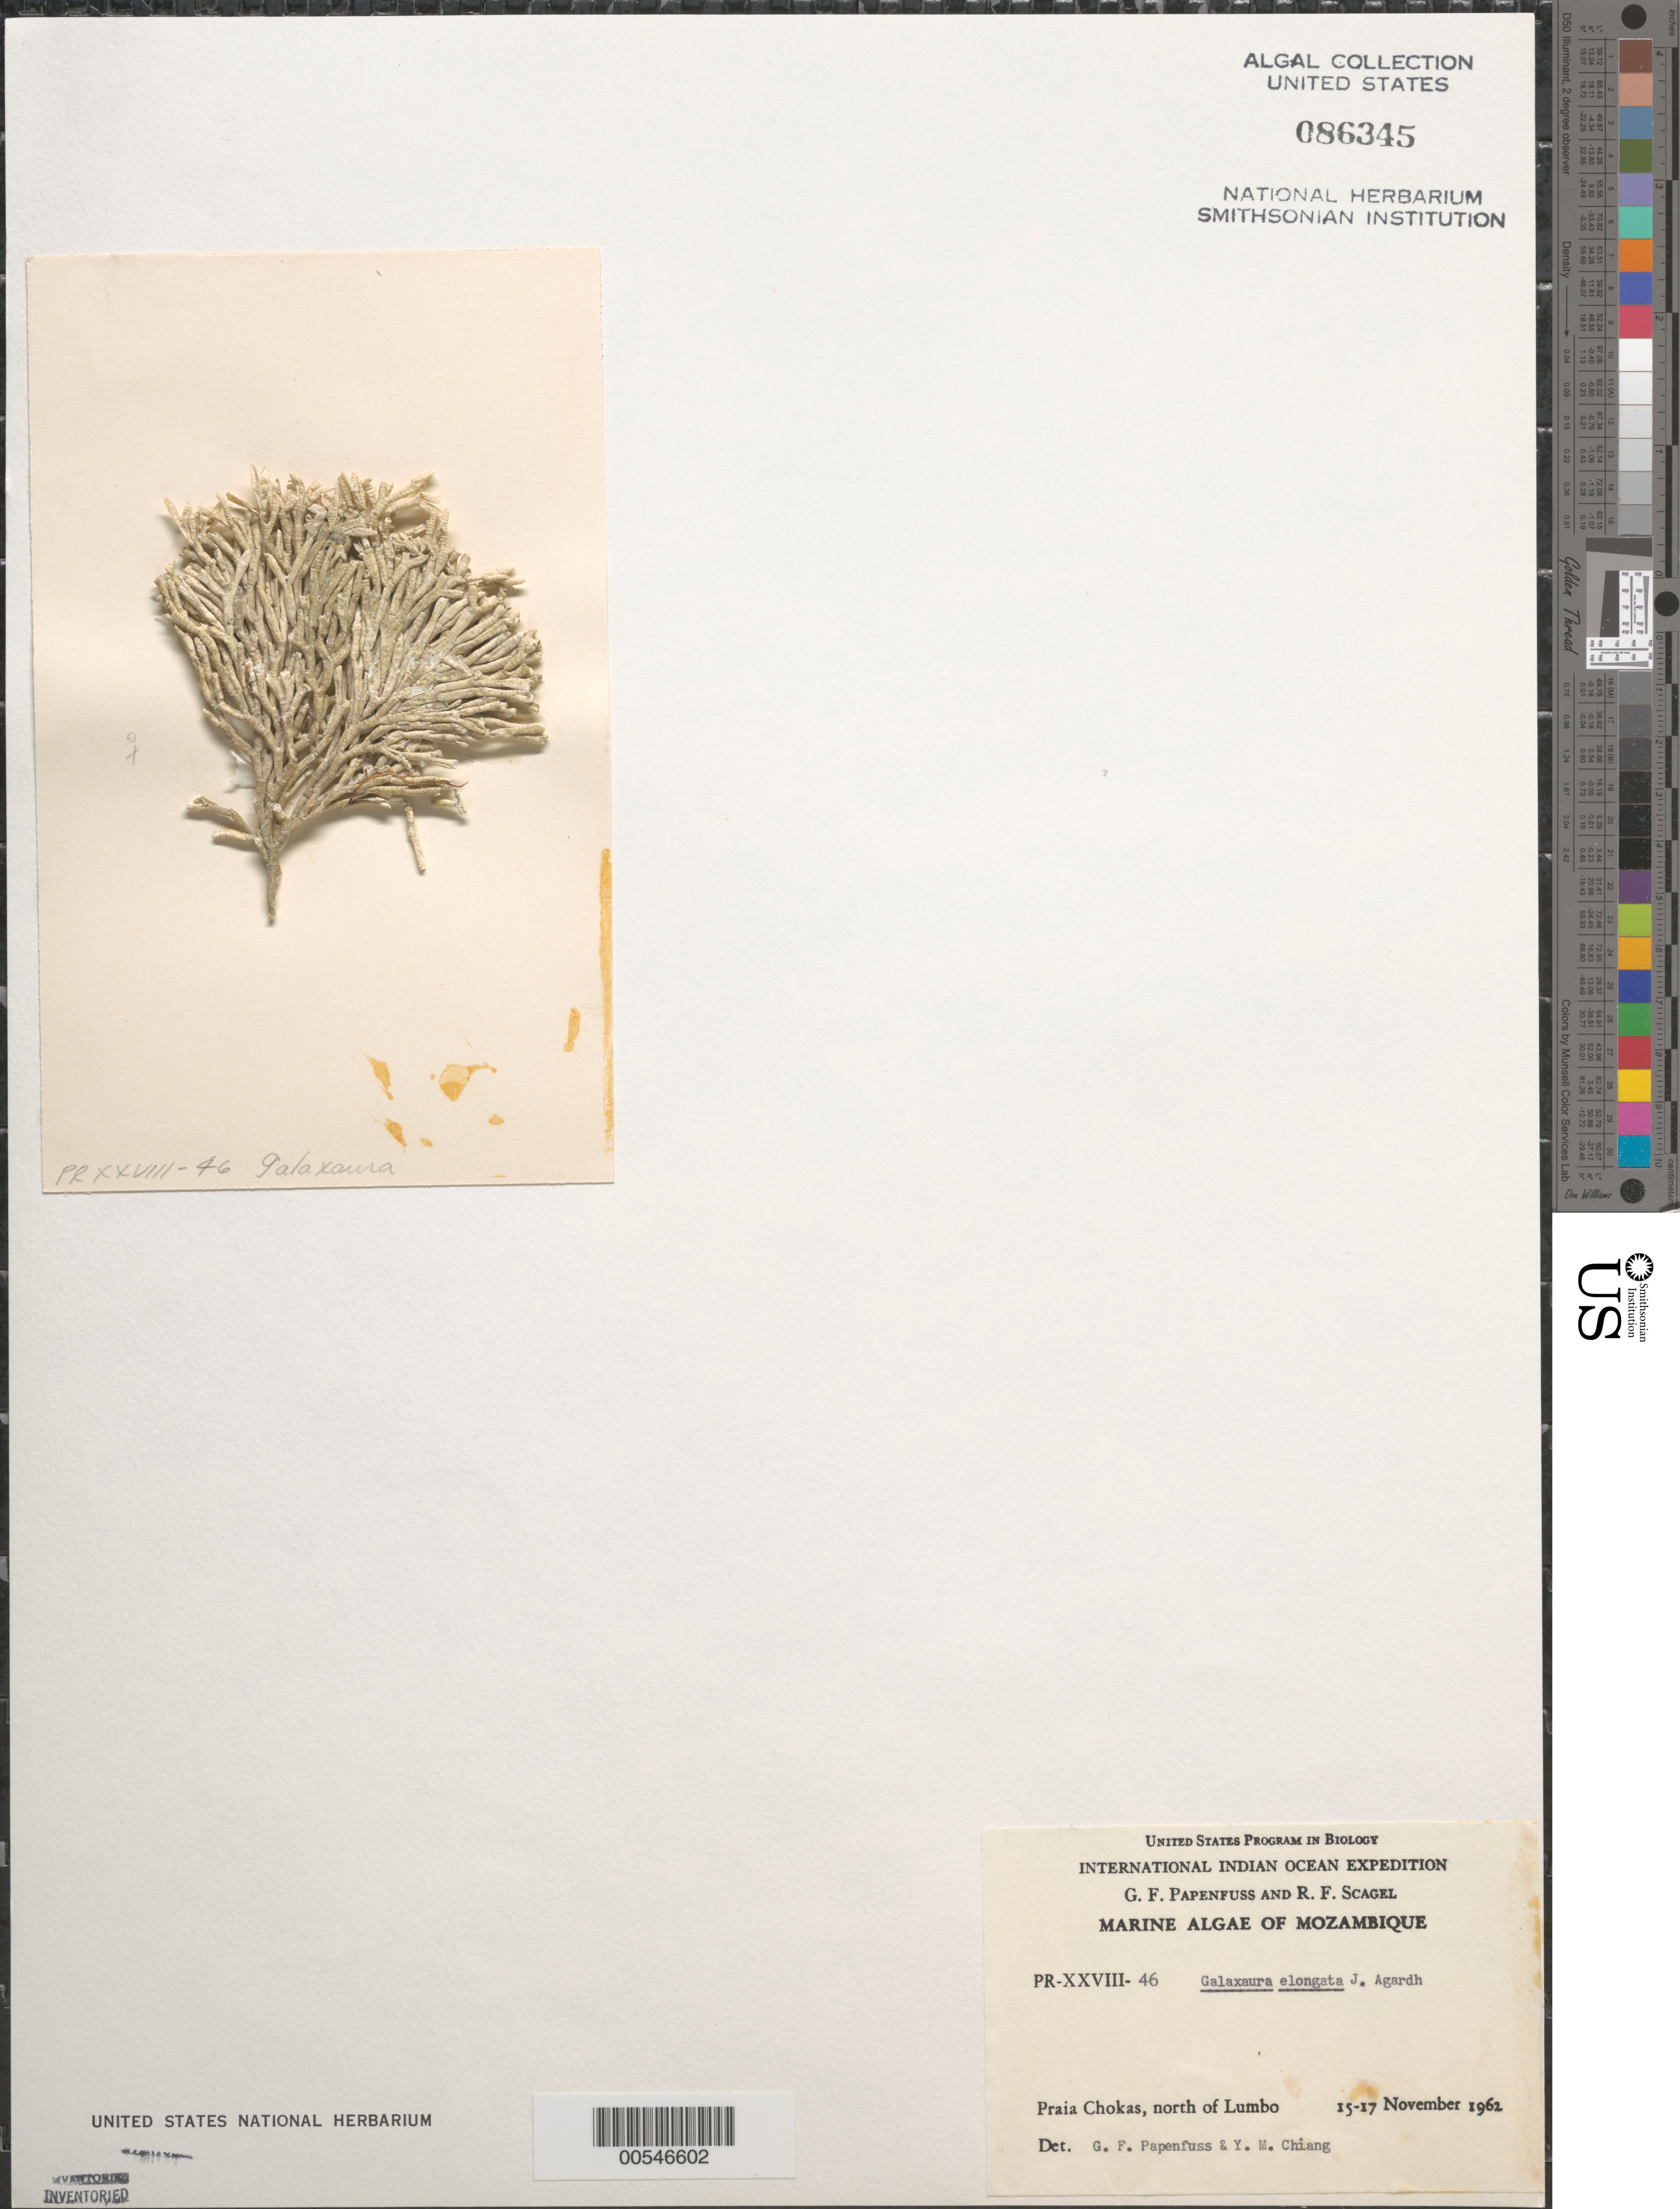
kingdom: Plantae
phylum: Rhodophyta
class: Florideophyceae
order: Nemaliales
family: Galaxauraceae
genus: Galaxaura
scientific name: Galaxaura elongata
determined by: Papenfuss, G. F.; Chiang, Y. M.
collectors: G. Papenfuss & R. F. Scagel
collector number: PR-XXVIII-46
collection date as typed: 15 Nov 1962 to 17 Nov 1962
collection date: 1962-11-15/1962-11-17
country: Mozambique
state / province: Nampula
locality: Praia Chokas, north of Lumbo, Ilha District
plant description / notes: International Indian Ocean Expedition, 1962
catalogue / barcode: US 86345